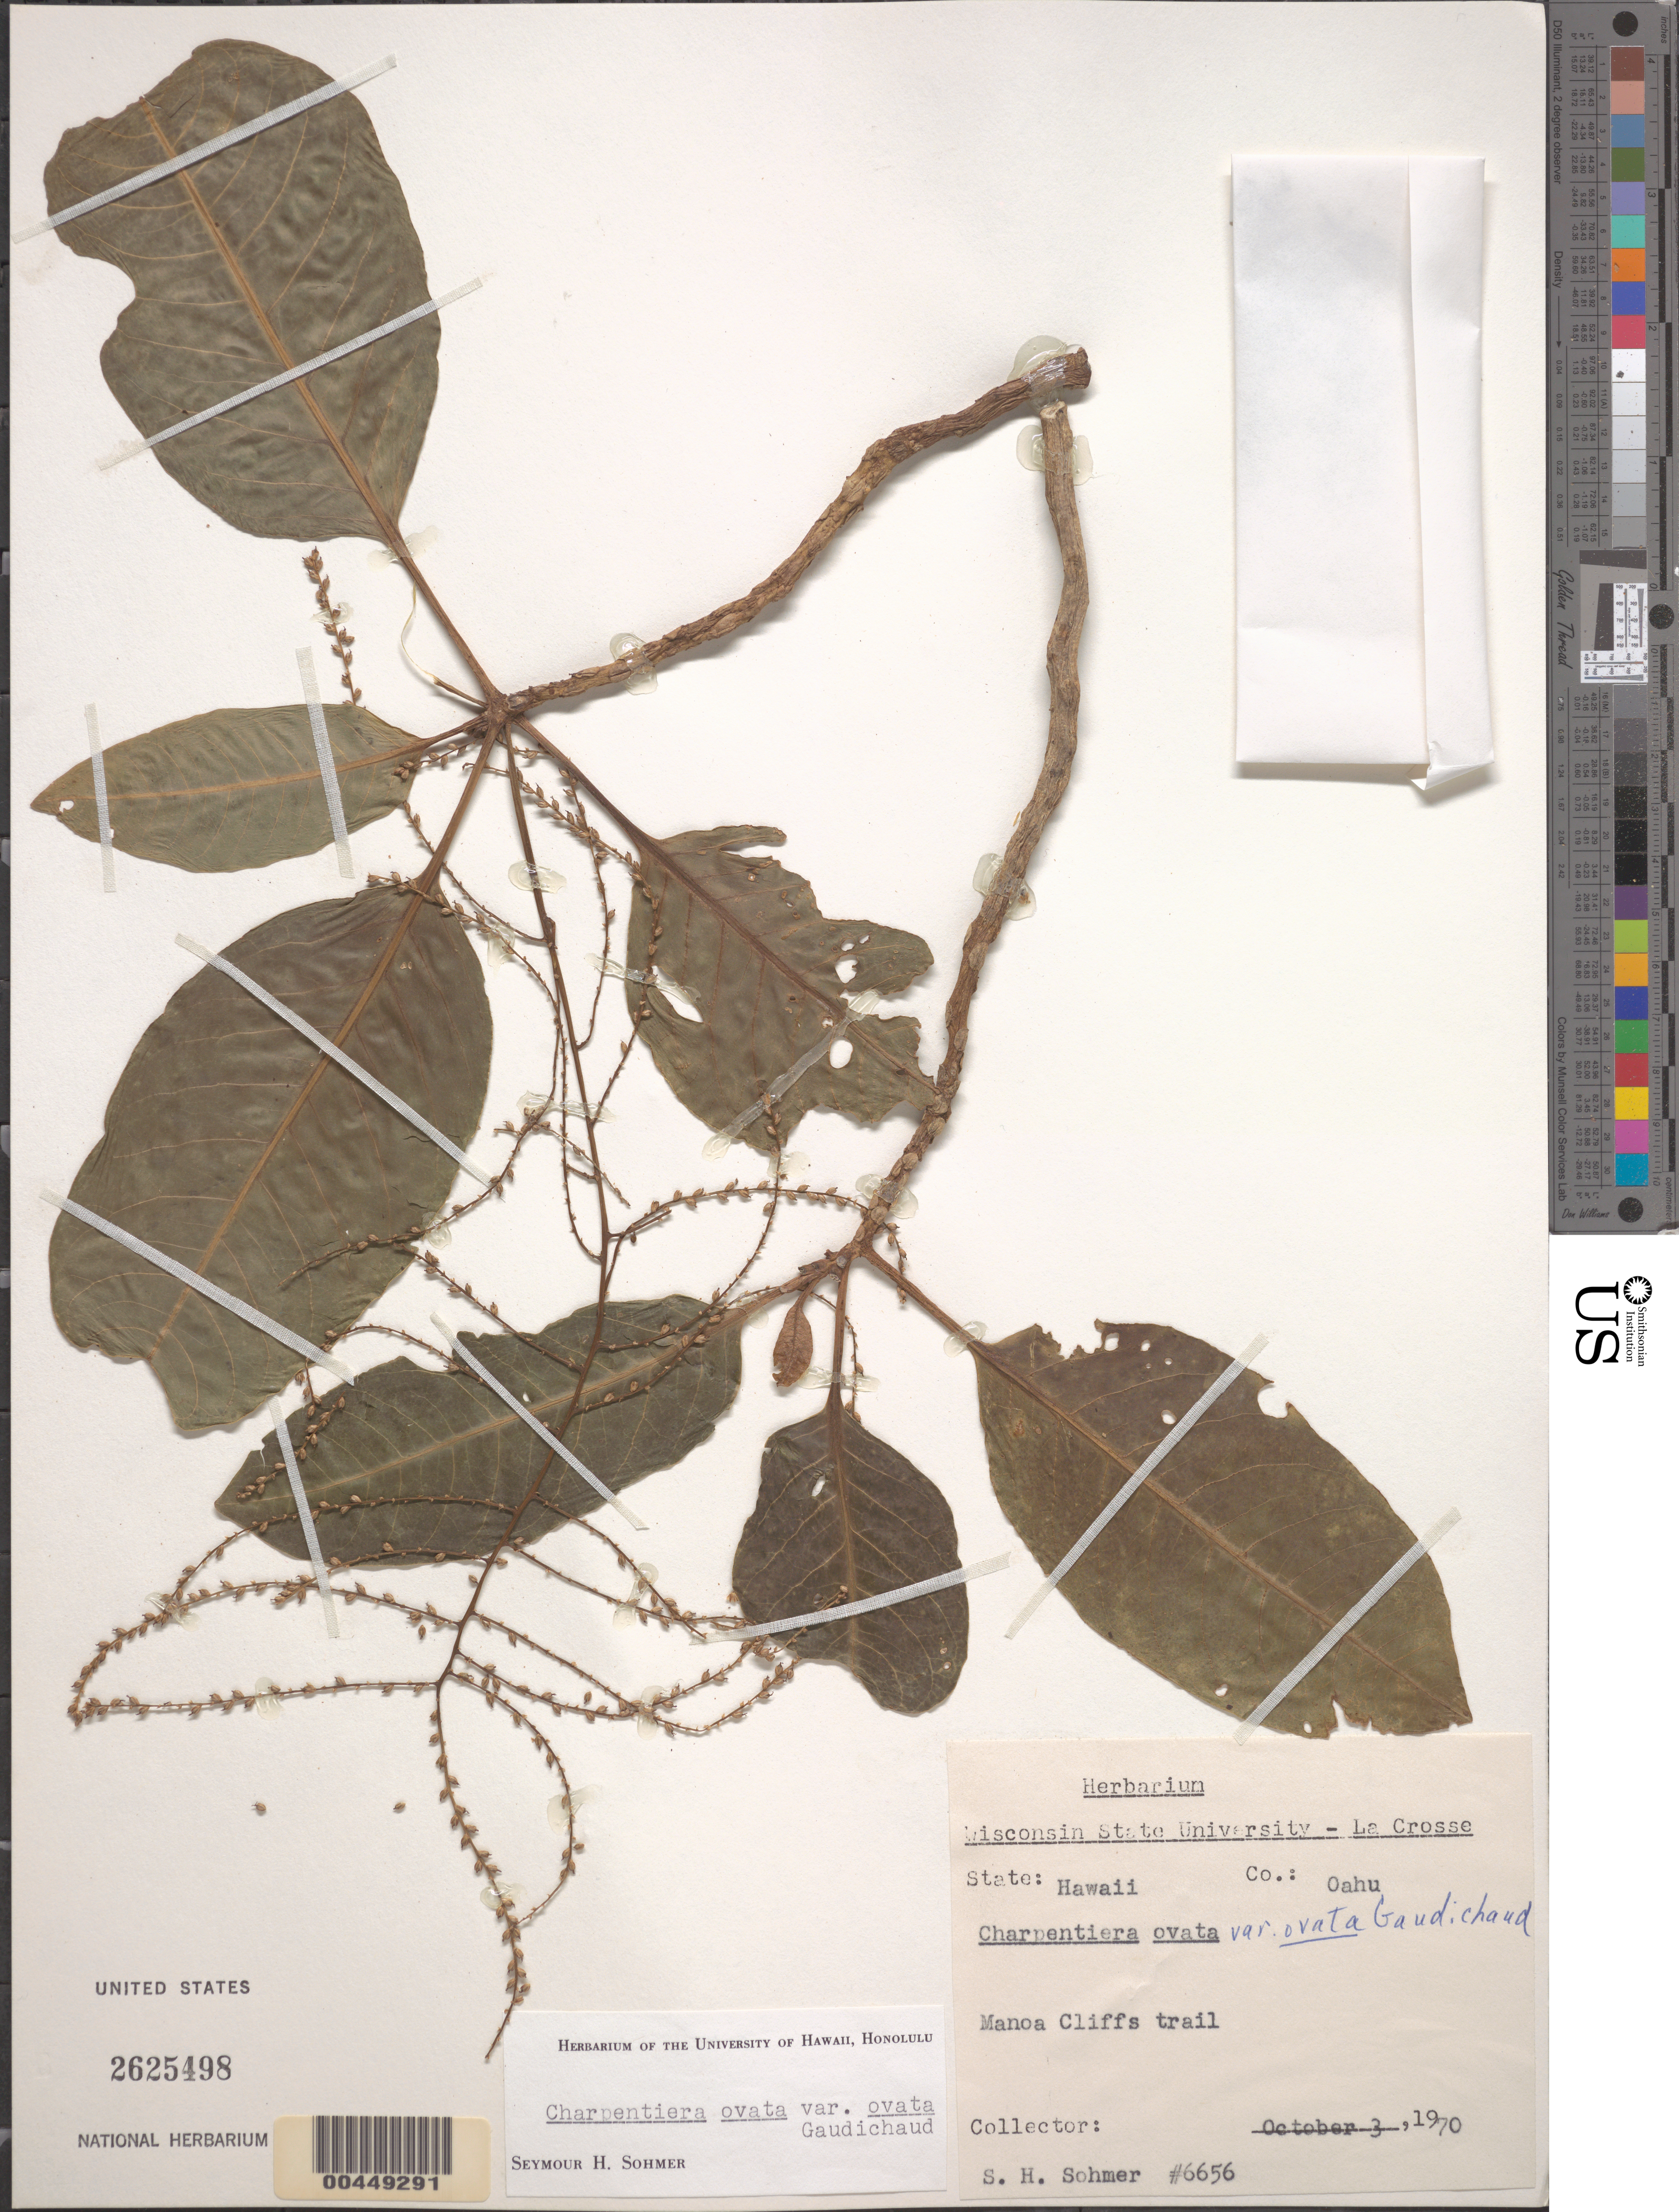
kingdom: Plantae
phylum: Tracheophyta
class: Magnoliopsida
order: Caryophyllales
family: Amaranthaceae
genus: Charpentiera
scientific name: Charpentiera ovata var. ovata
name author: Gaudich.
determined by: Sohmer, S. H.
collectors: S. H. Sohmer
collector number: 6656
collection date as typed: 3 Oct 1970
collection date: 1970-10-03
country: United States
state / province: Hawaii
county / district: Honolulu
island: Oahu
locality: Manoa Cliffs trail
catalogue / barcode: US 2625498